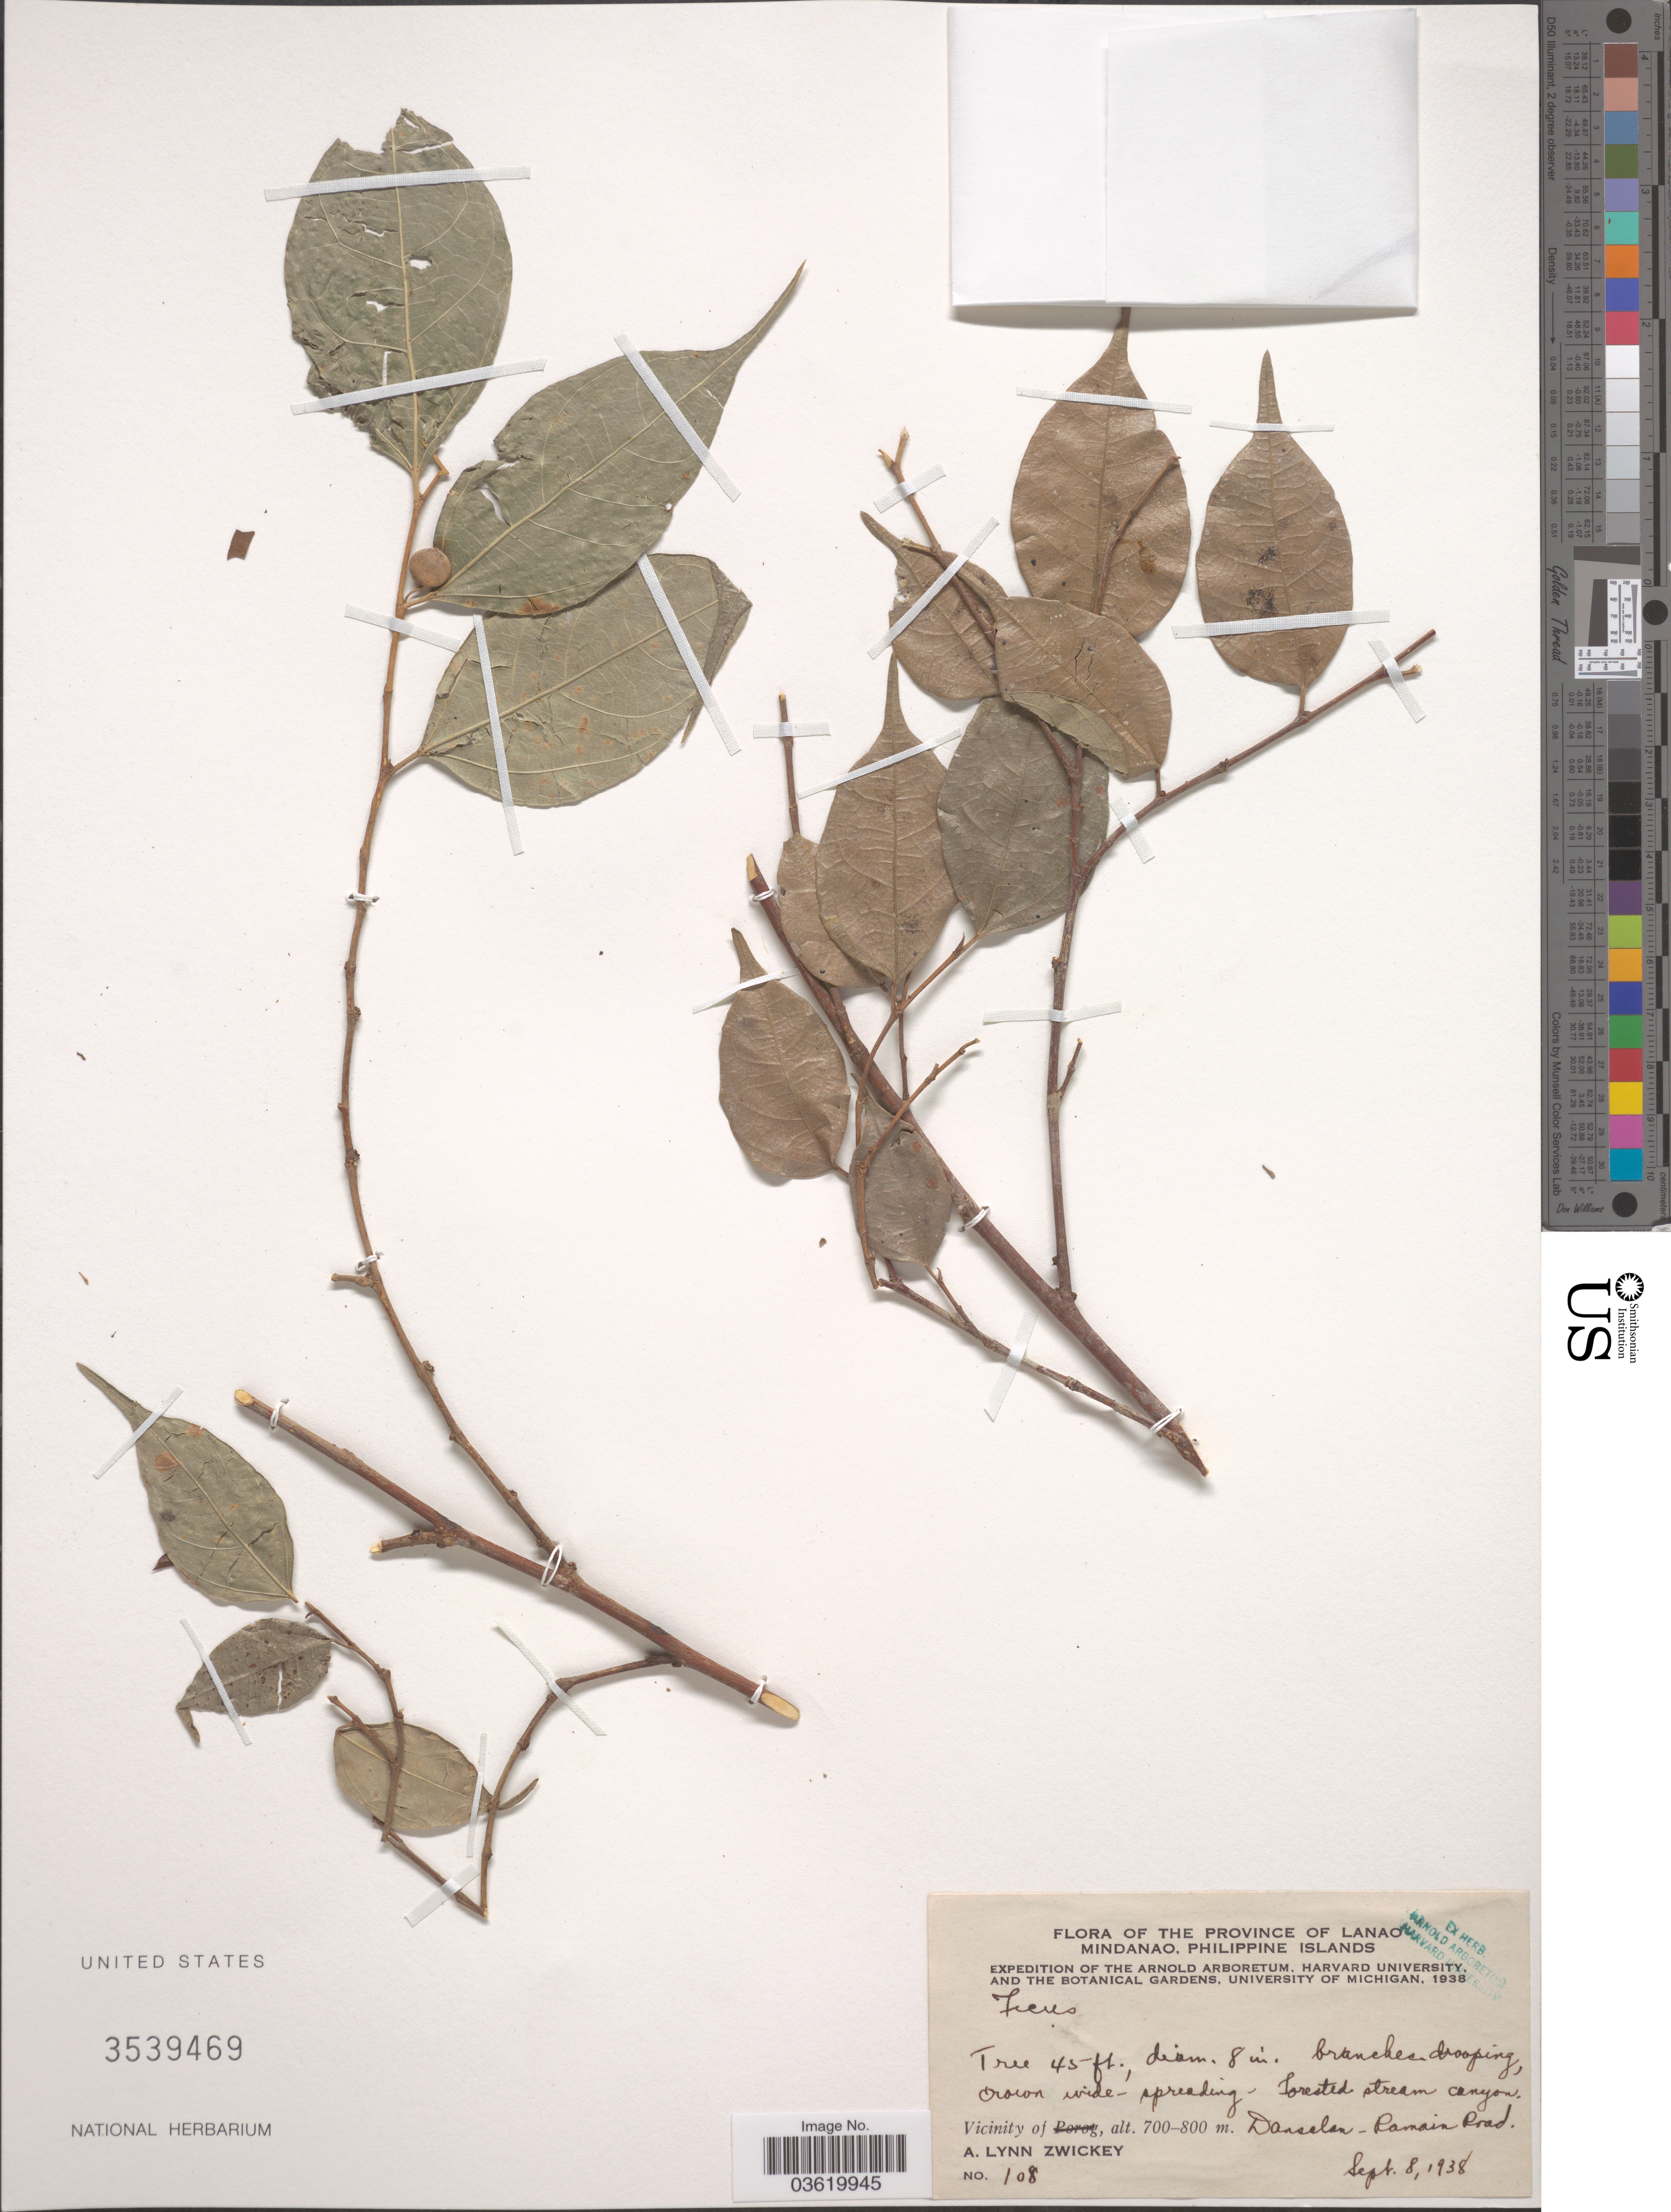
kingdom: Plantae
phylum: Tracheophyta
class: Magnoliopsida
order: Rosales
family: Moraceae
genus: Ficus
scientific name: Ficus sp.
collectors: A. Zwickey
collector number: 108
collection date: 1938-09-08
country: Philippines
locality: Province of Lanao. Mindanao, Philippine Islands. Vicinity of Sanselan- Ramain Road.*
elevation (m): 700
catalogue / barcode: US 3539469